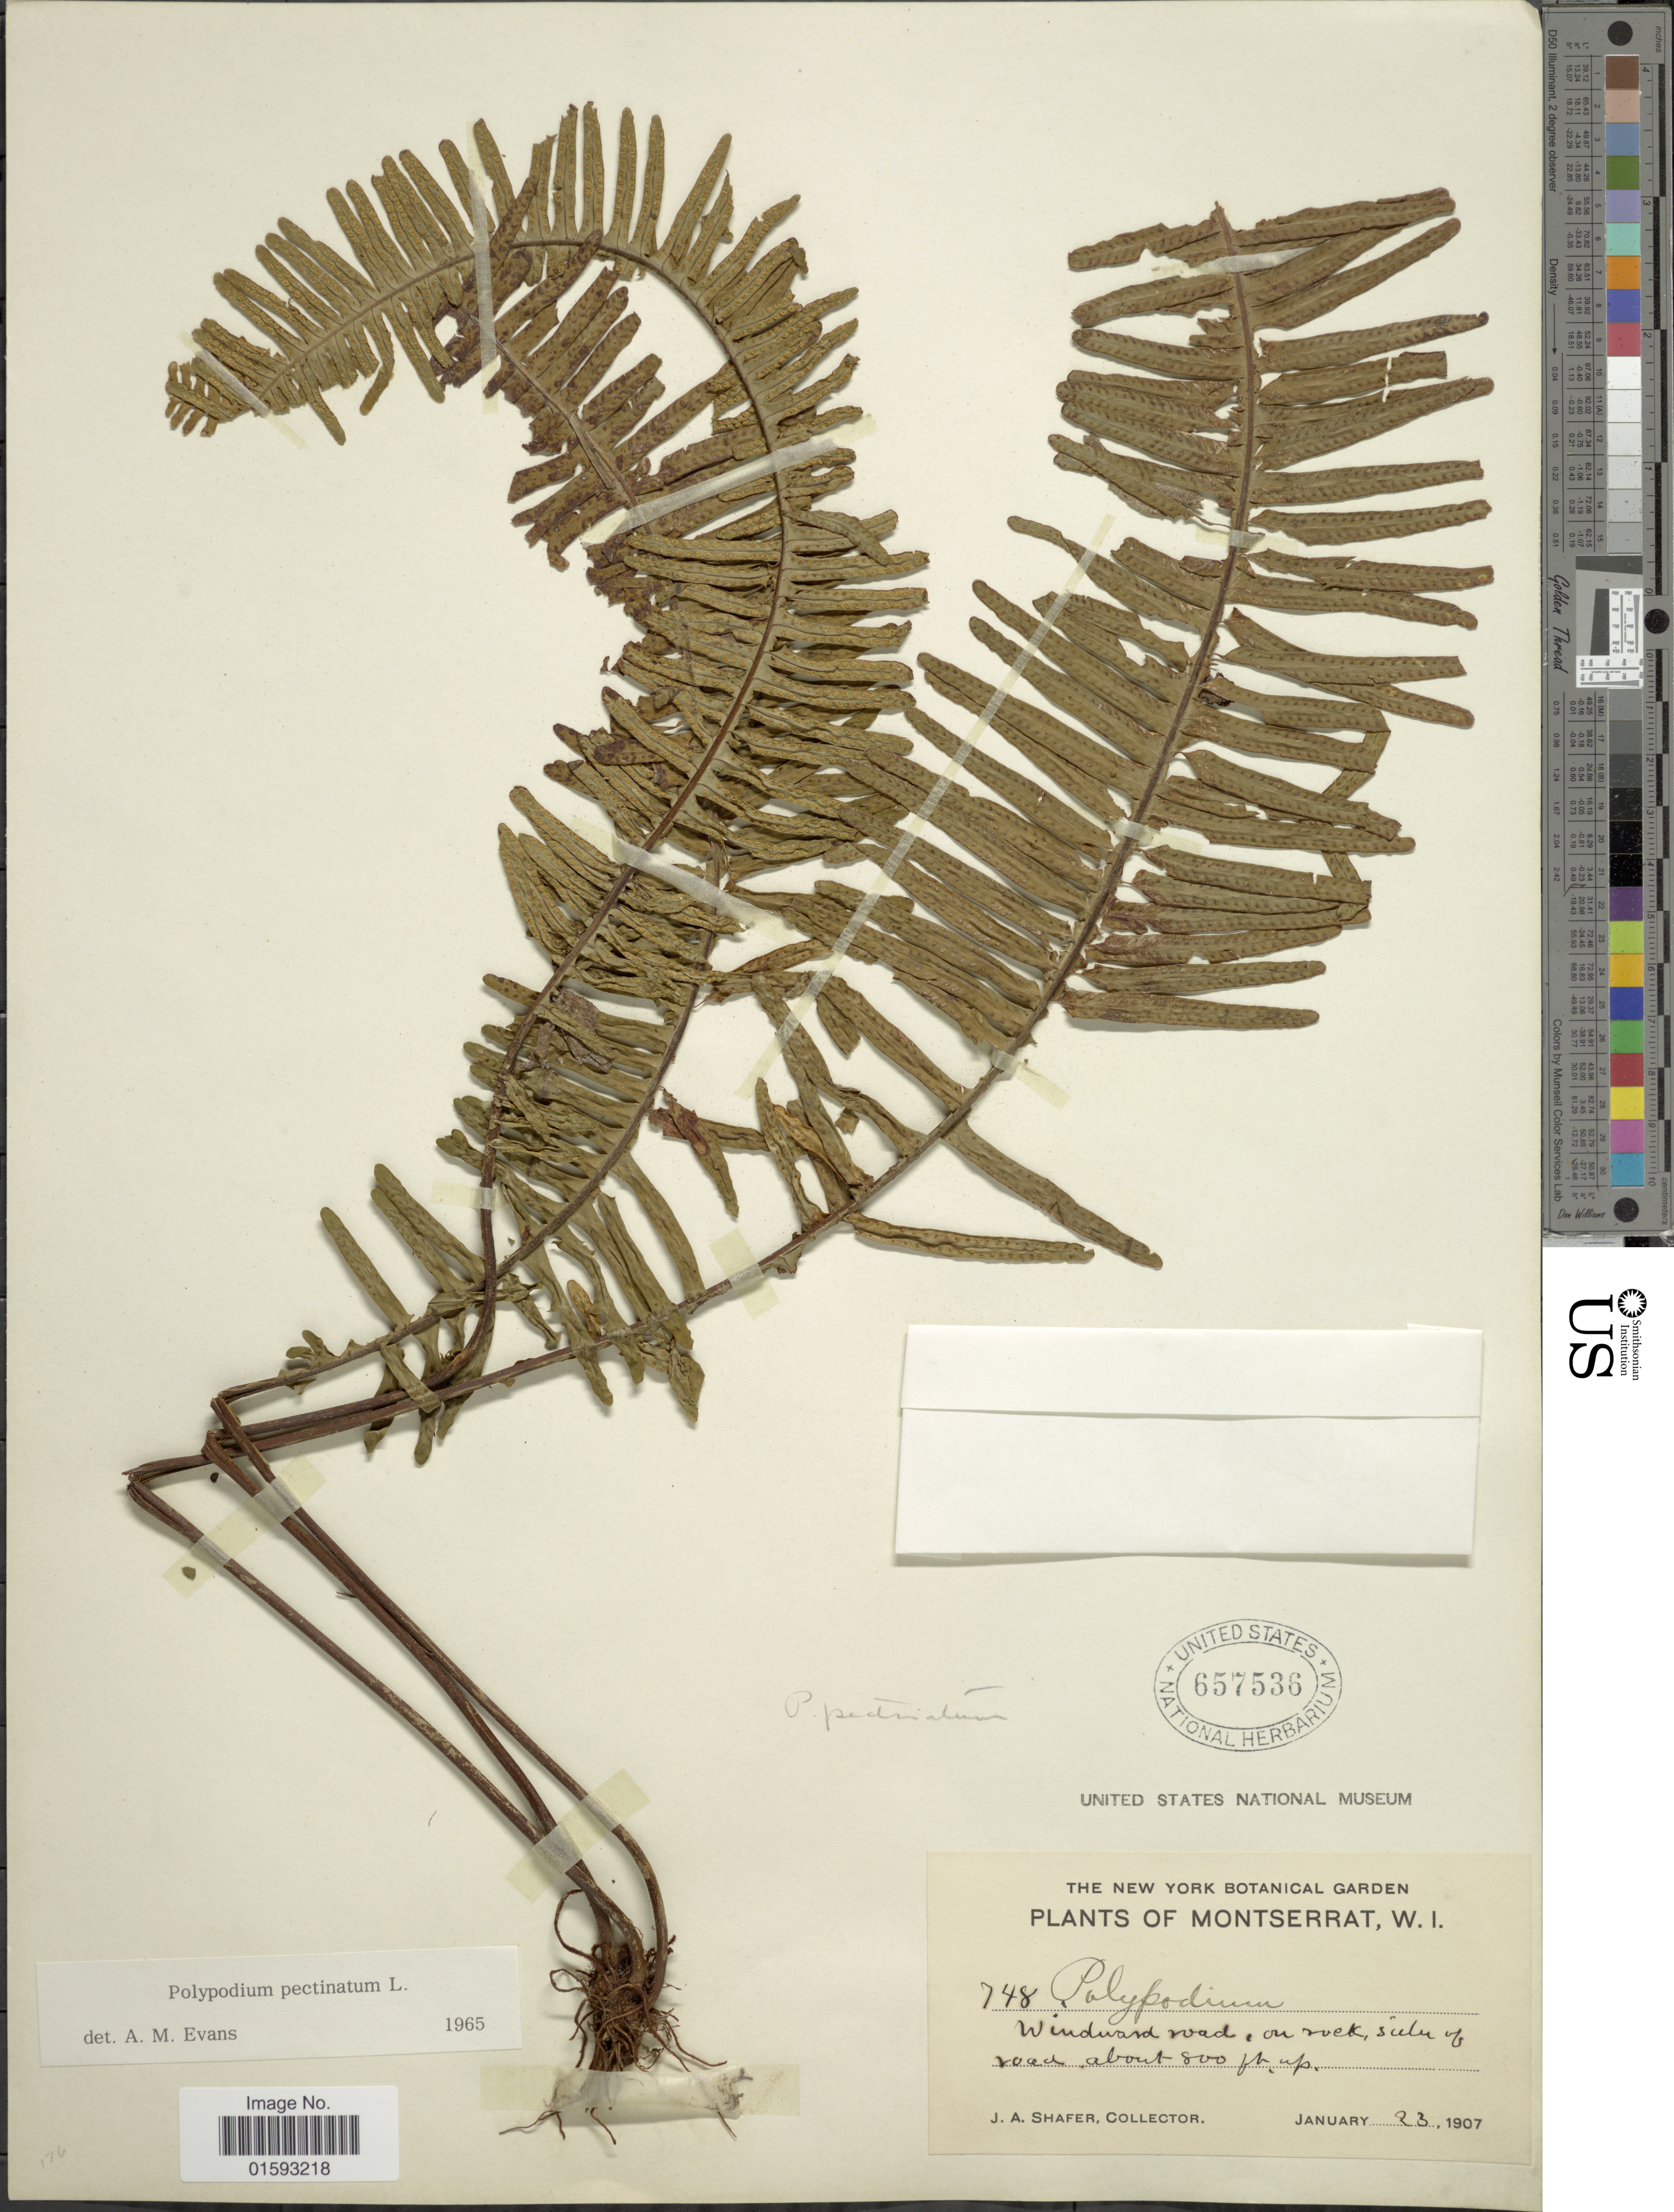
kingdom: Plantae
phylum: Tracheophyta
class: Polypodiopsida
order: Polypodiales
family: Polypodiaceae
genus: Pecluma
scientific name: Pecluma pectinata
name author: (L.) M.G. Price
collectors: J. A. Shafer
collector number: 748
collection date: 1907-01-23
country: Montserrat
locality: Windward road, on rock, side of road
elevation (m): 244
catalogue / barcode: US 657536